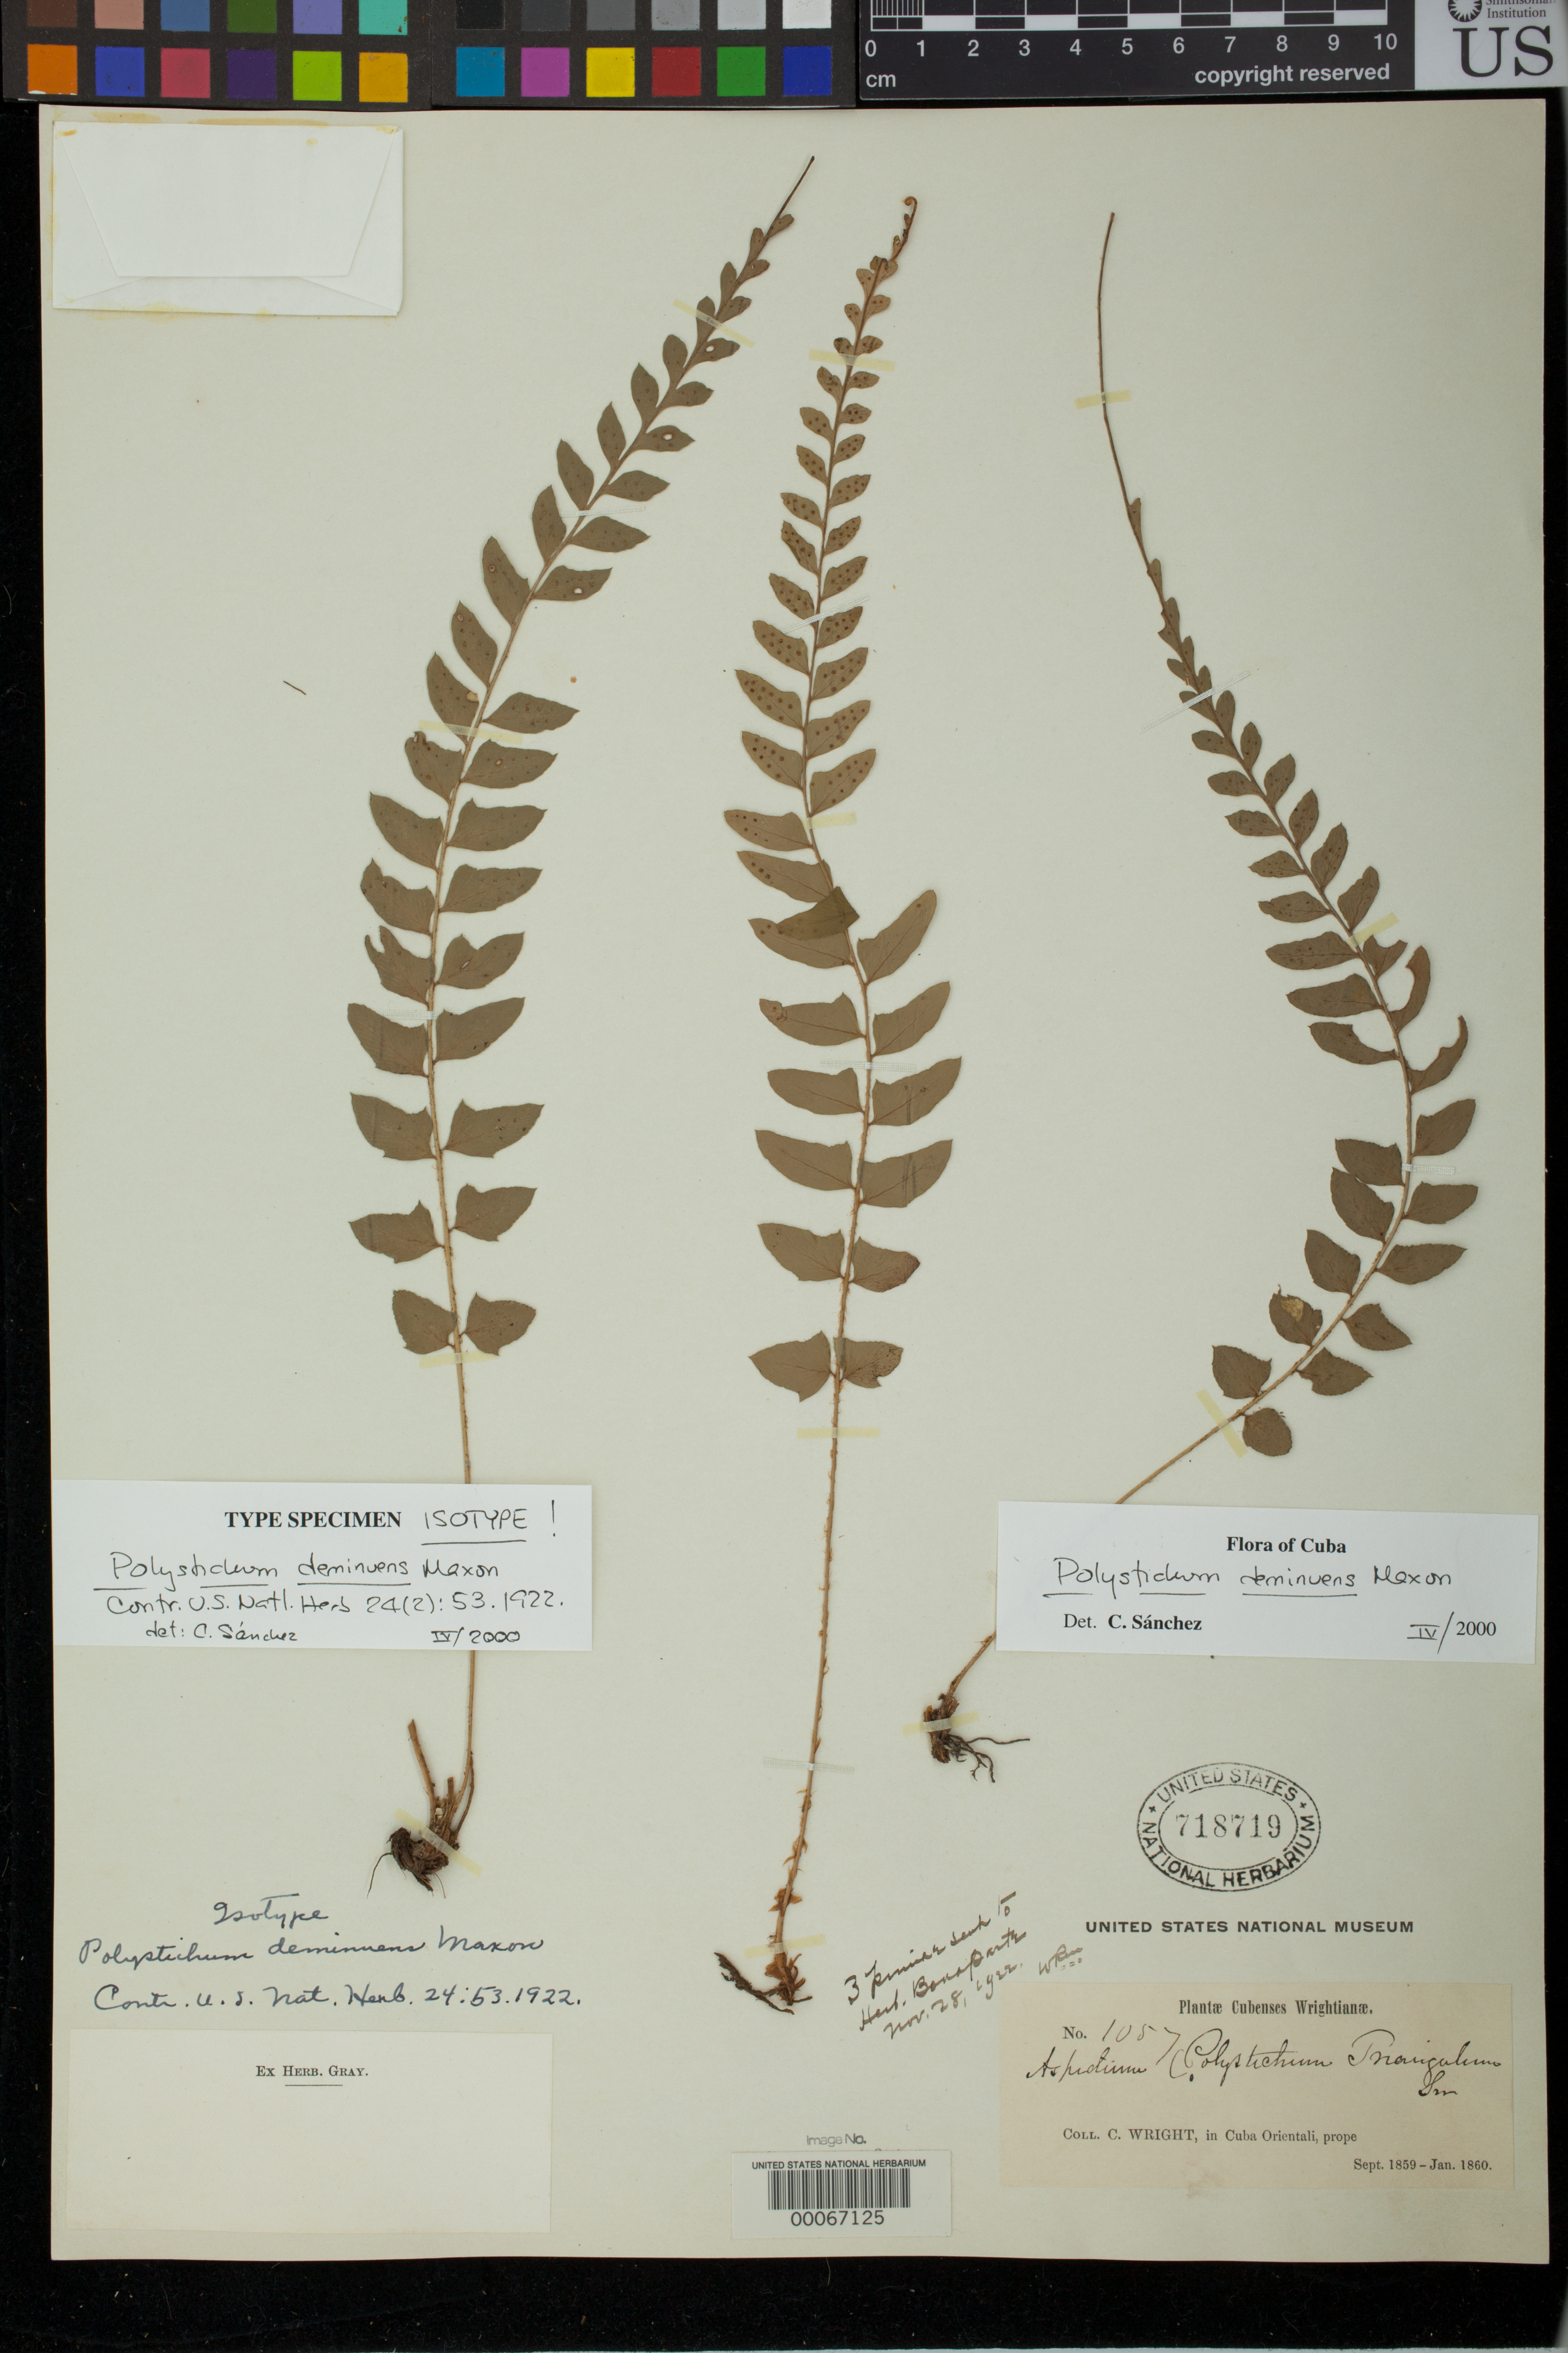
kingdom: Plantae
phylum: Tracheophyta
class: Polypodiopsida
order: Polypodiales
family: Dryopteridaceae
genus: Polystichum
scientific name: Polystichum deminuens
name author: Maxon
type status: Isotype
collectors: C. Wright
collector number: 1057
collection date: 1859-09/1860-01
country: Cuba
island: Greater Antilles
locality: In Cuba Orientali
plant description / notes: US specimen with minimal label data. Protologue, "Type in the herbarium of Yale University, Daniel C. Eaton Collection, collected near Josephine, eastern Cuba, 'in summo monte', November 4, 1859, by Charles Wfith (no. 1057)"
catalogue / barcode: US 718719